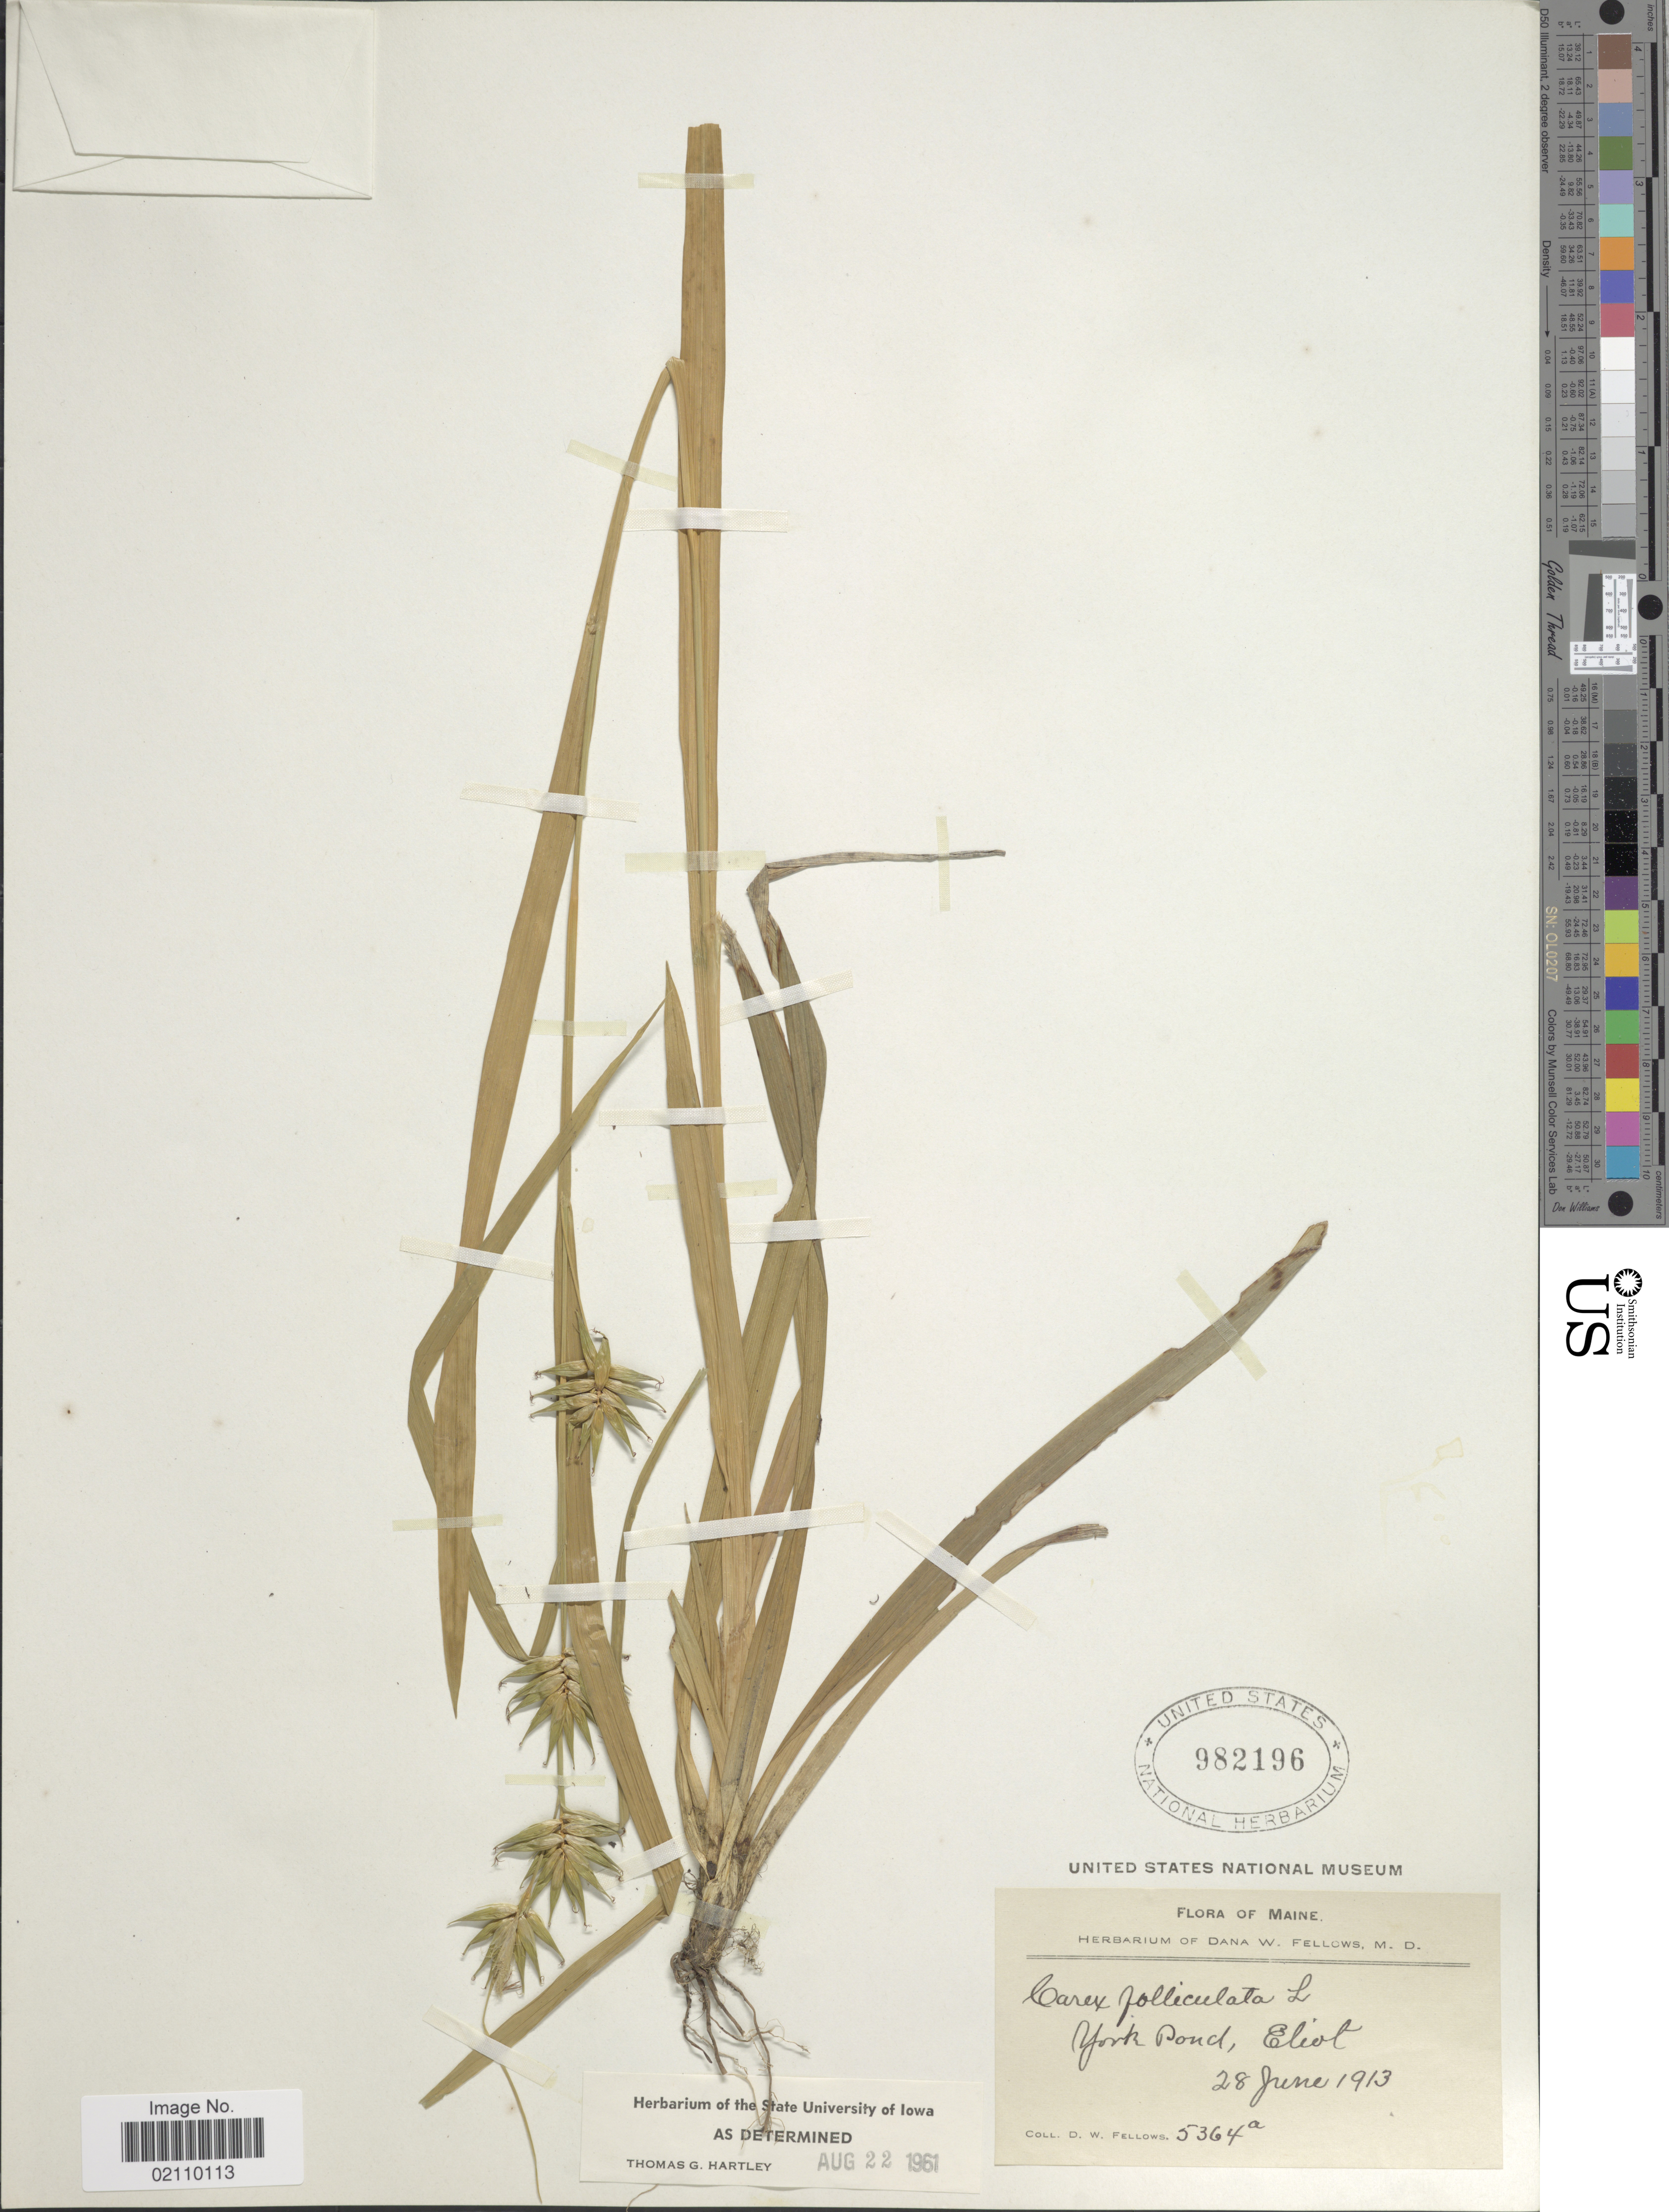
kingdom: Plantae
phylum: Tracheophyta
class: Liliopsida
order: Poales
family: Cyperaceae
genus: Carex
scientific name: Carex folliculata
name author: L.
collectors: D. W. Fellows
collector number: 5364a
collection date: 1913-06-28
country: United States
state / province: Maine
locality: York Pond, Eliot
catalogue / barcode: US 982196